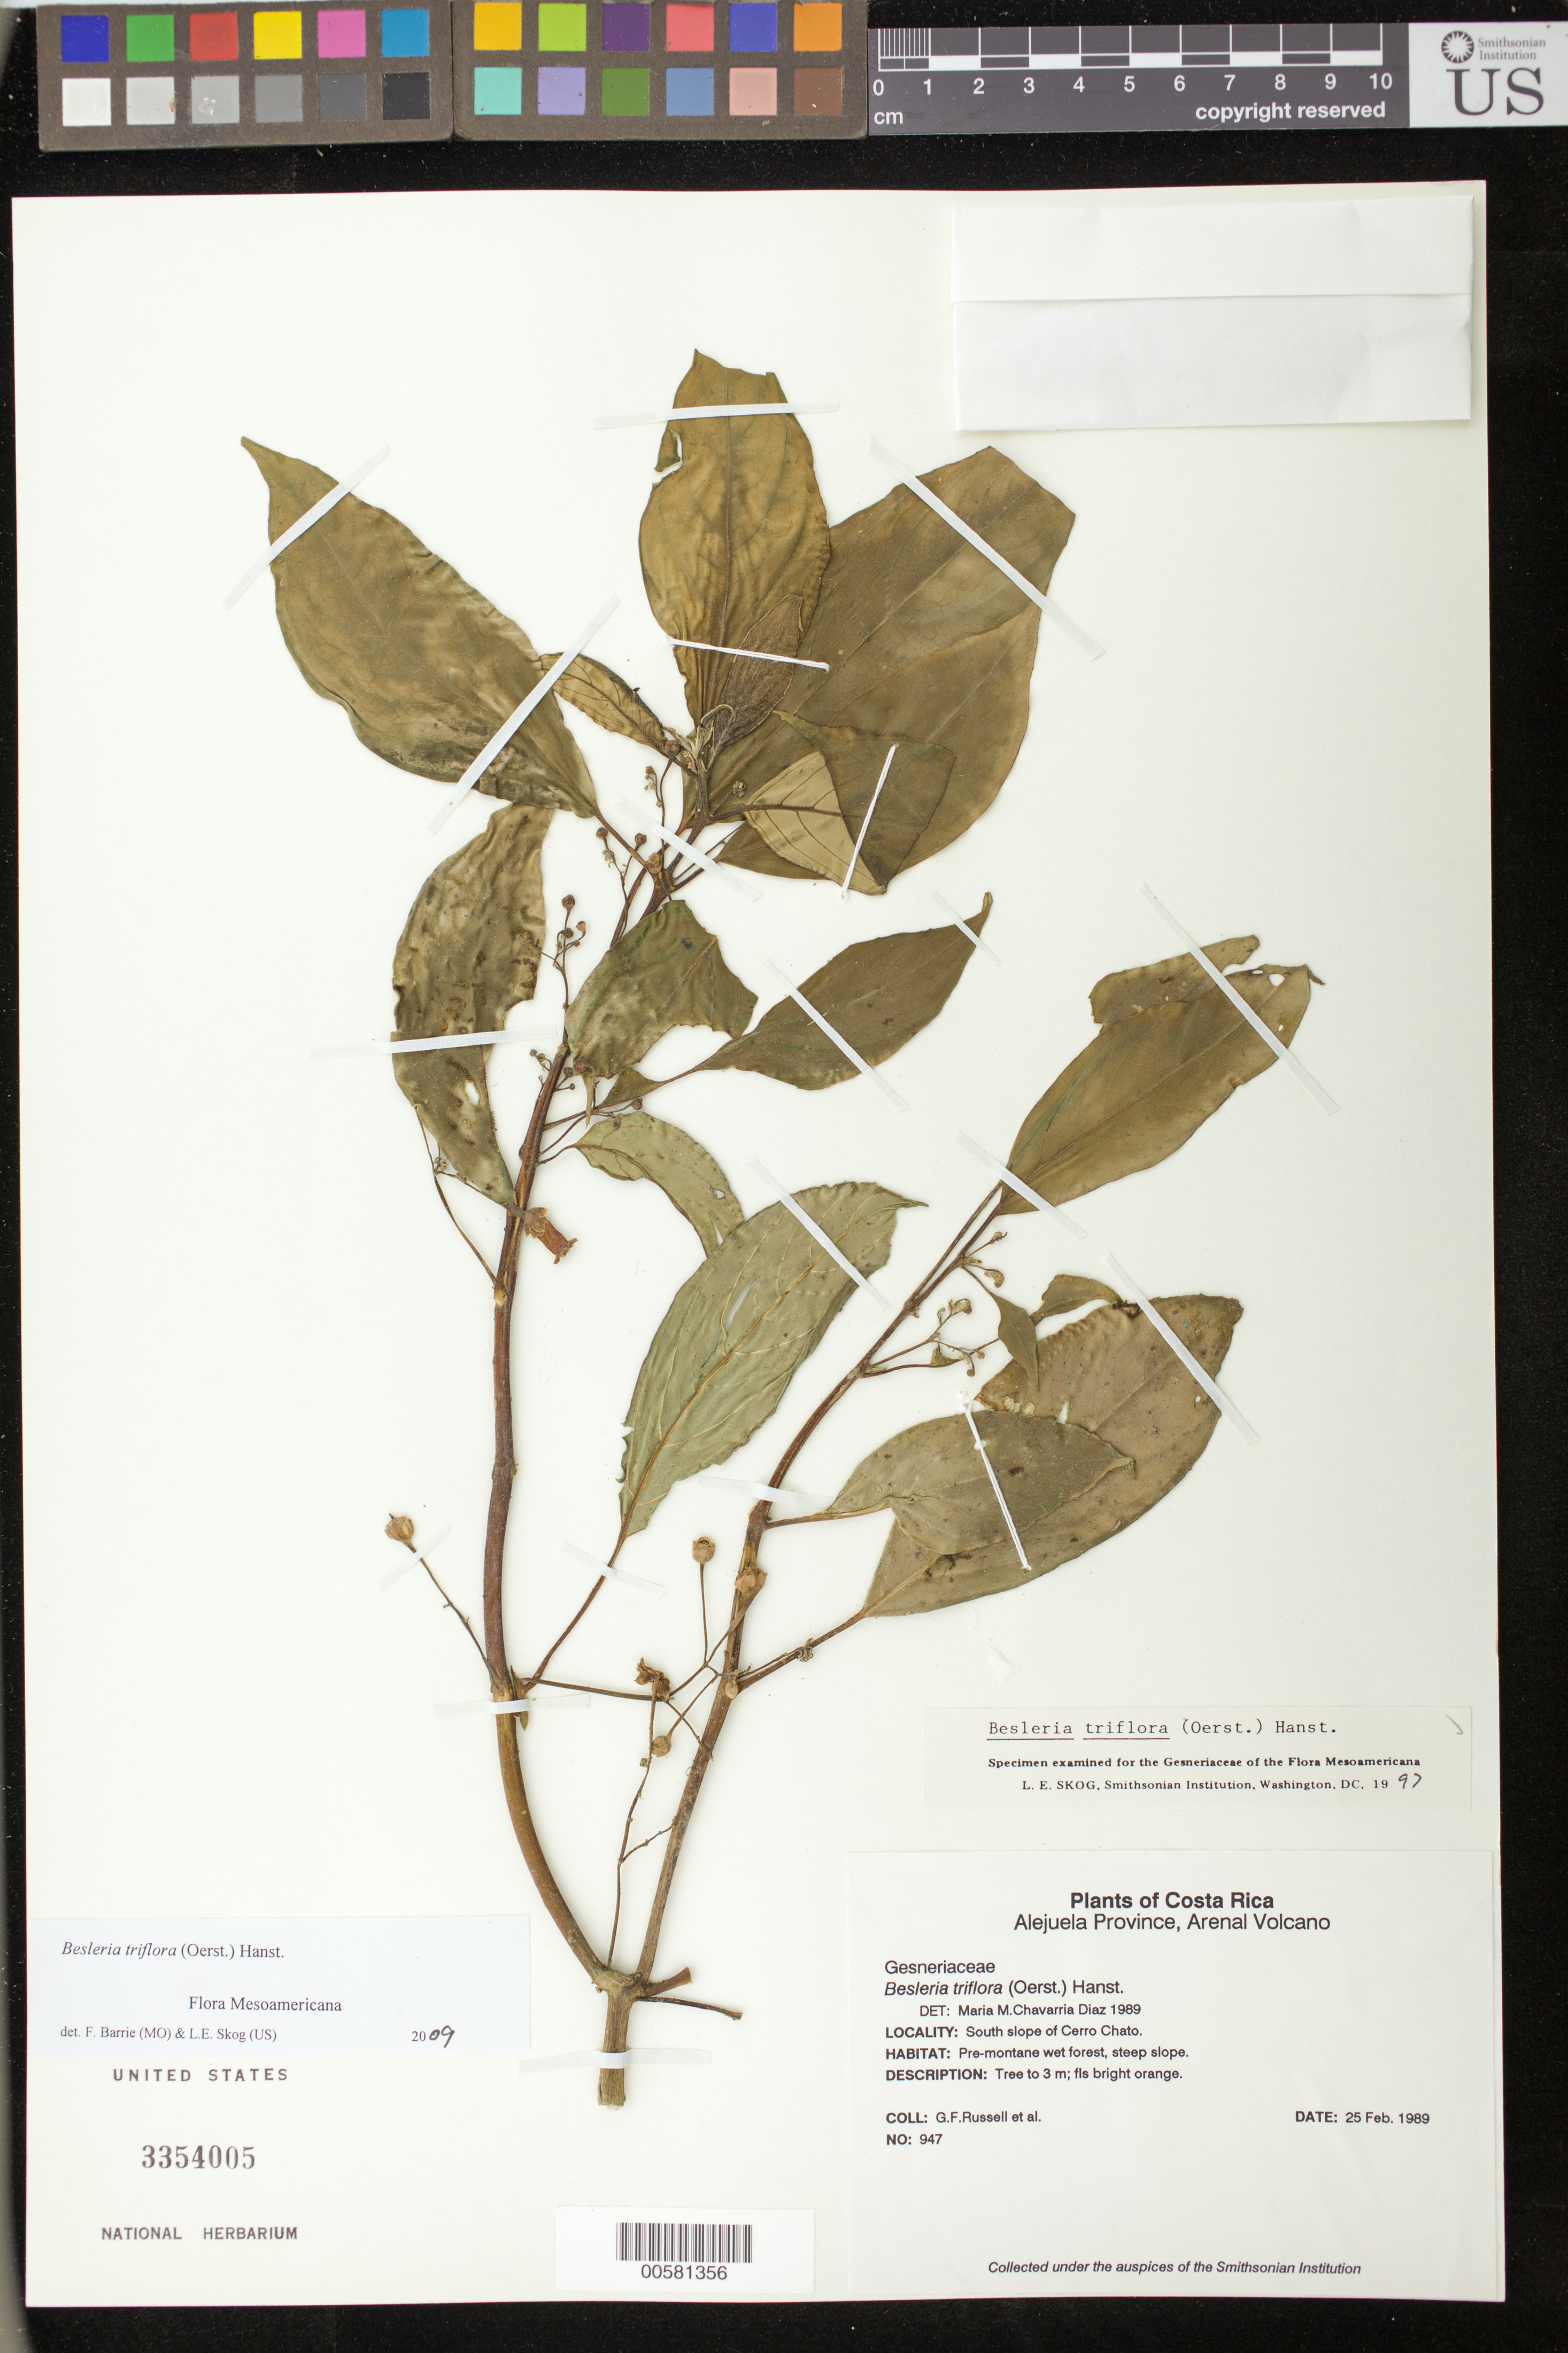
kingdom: Plantae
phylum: Tracheophyta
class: Magnoliopsida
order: Lamiales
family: Gesneriaceae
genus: Besleria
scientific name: Besleria triflora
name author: (Oerst.) Hanst.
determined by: Skog, Laurence E.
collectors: G. Russell & et al.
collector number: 947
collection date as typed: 25 Feb 1989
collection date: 1989-02-25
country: Costa Rica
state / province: Alajuela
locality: Arenal Volcano; S slope of Cerro Chato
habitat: Pre-montane wet forest, steep slope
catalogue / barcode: US 3354005